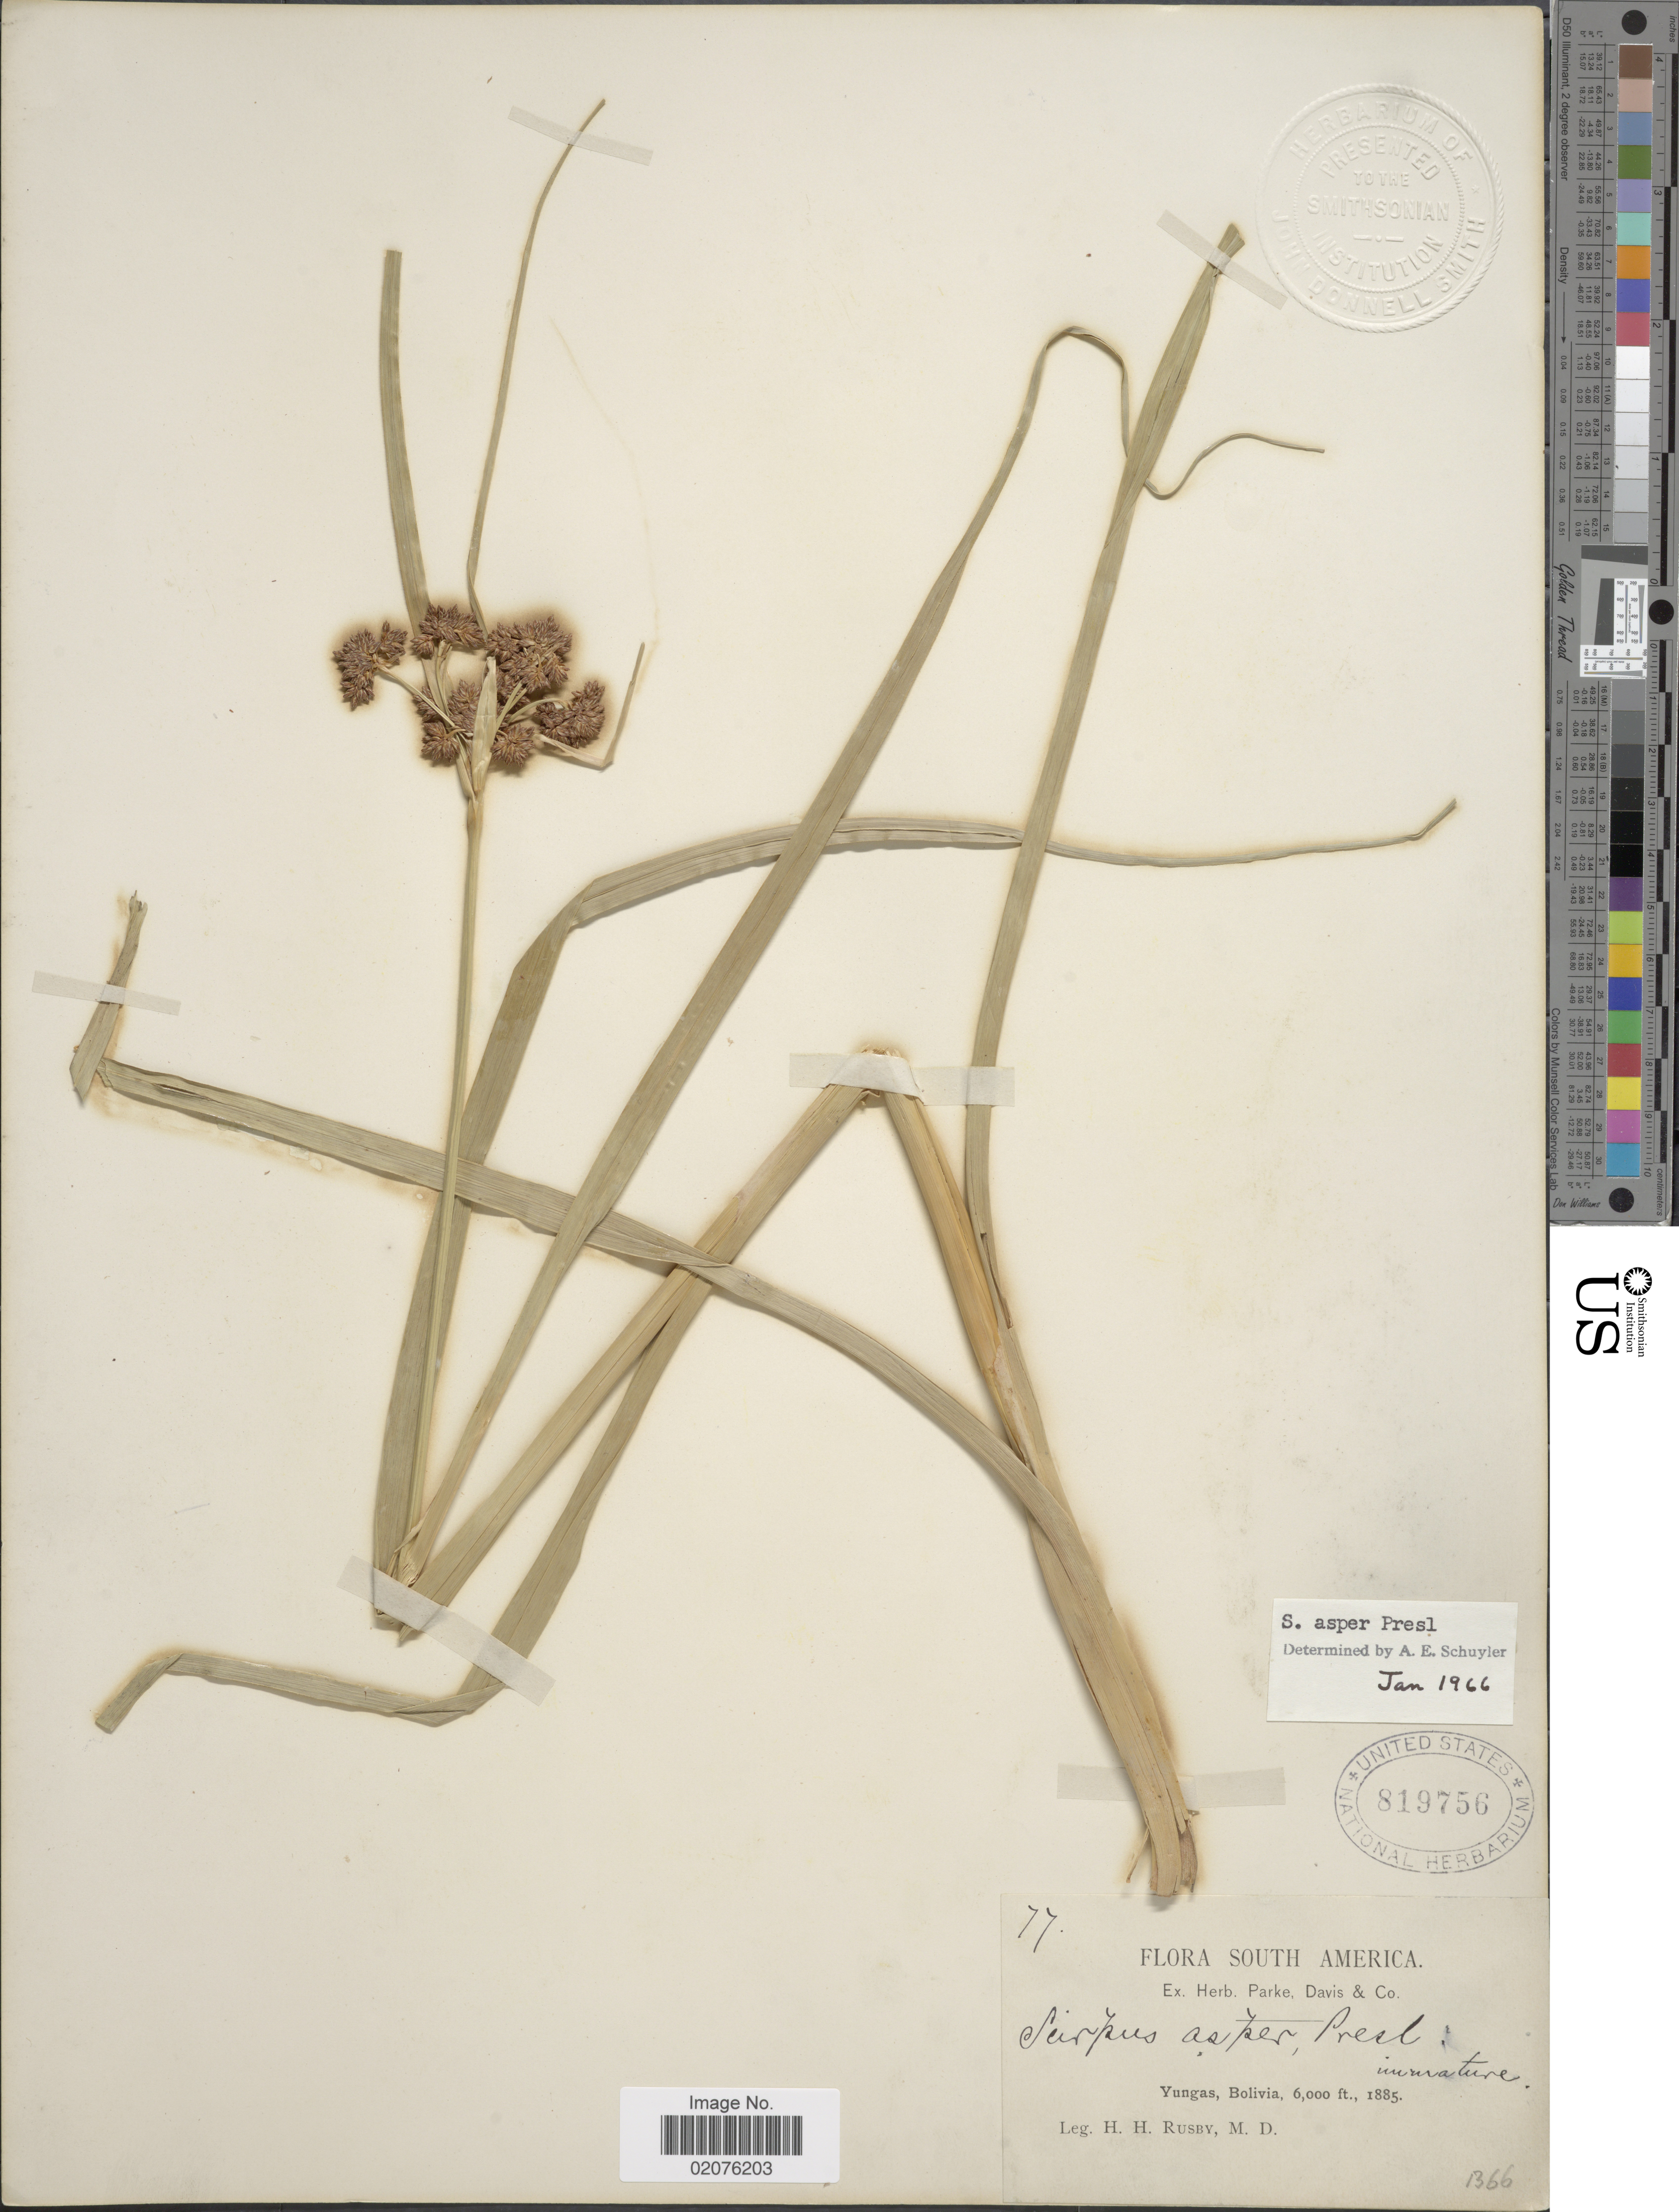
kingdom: Plantae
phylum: Tracheophyta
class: Liliopsida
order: Poales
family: Cyperaceae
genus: Rhodoscirpus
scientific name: Rhodoscirpus asper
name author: (J. Presl & C. Presl) Lév.-Bourret et al.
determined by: Strong, Mark T., (BOT), Smithsonian Institution - National Museum of Natural History (UNITED STATES)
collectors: H. H. Rusby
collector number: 77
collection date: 1885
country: Bolivia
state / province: La Paz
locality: Yungas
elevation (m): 1829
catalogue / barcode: US 819756